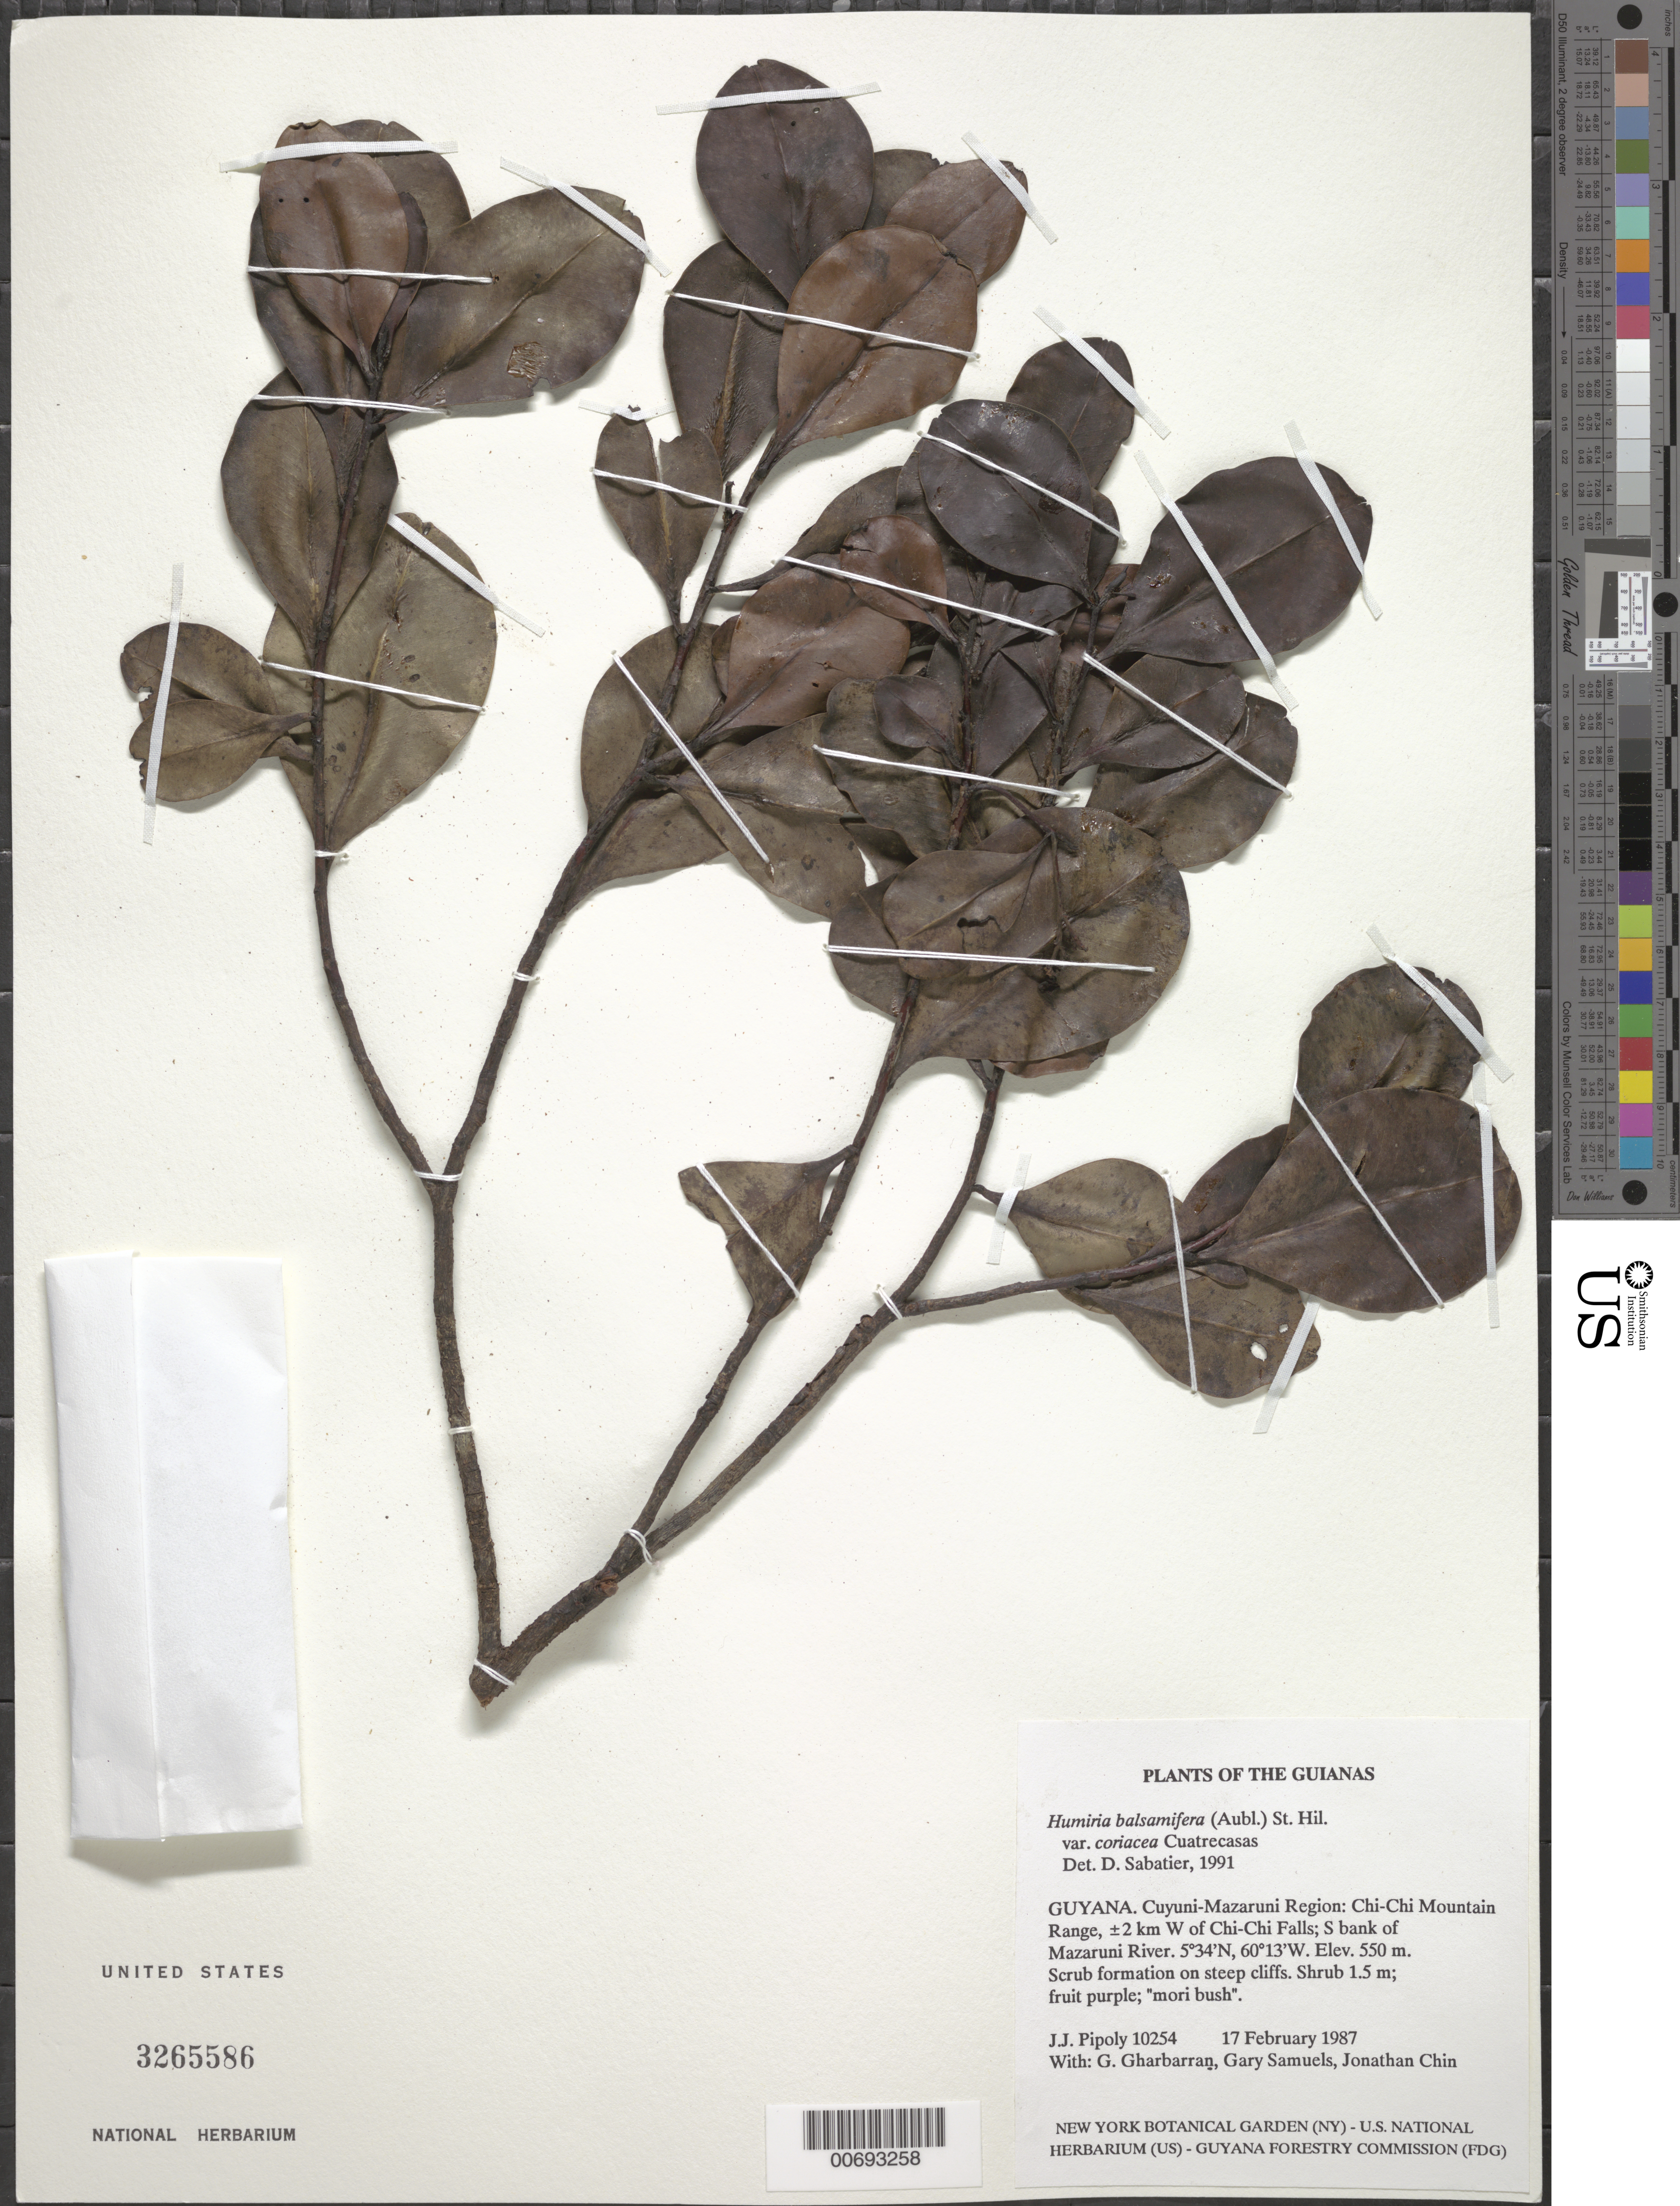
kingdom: Plantae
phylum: Tracheophyta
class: Magnoliopsida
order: Malpighiales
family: Humiriaceae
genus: Humiria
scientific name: Humiria balsamifera var. coriacea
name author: Cuatrec.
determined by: Sabatier, D.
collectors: J. J. Pipoly, G. Gharbarran, G. Samuels & J. Chin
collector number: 10254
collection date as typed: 17 February 1987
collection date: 1987-02-17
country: Guyana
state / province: Cuyuni-Mazaruni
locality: Chi-Chi Mountain Range, ±2 km W of Chi-Chi Falls; S bank of Mazaruni River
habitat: Scrub formation on steep cliffs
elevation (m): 550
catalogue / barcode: US 3265586